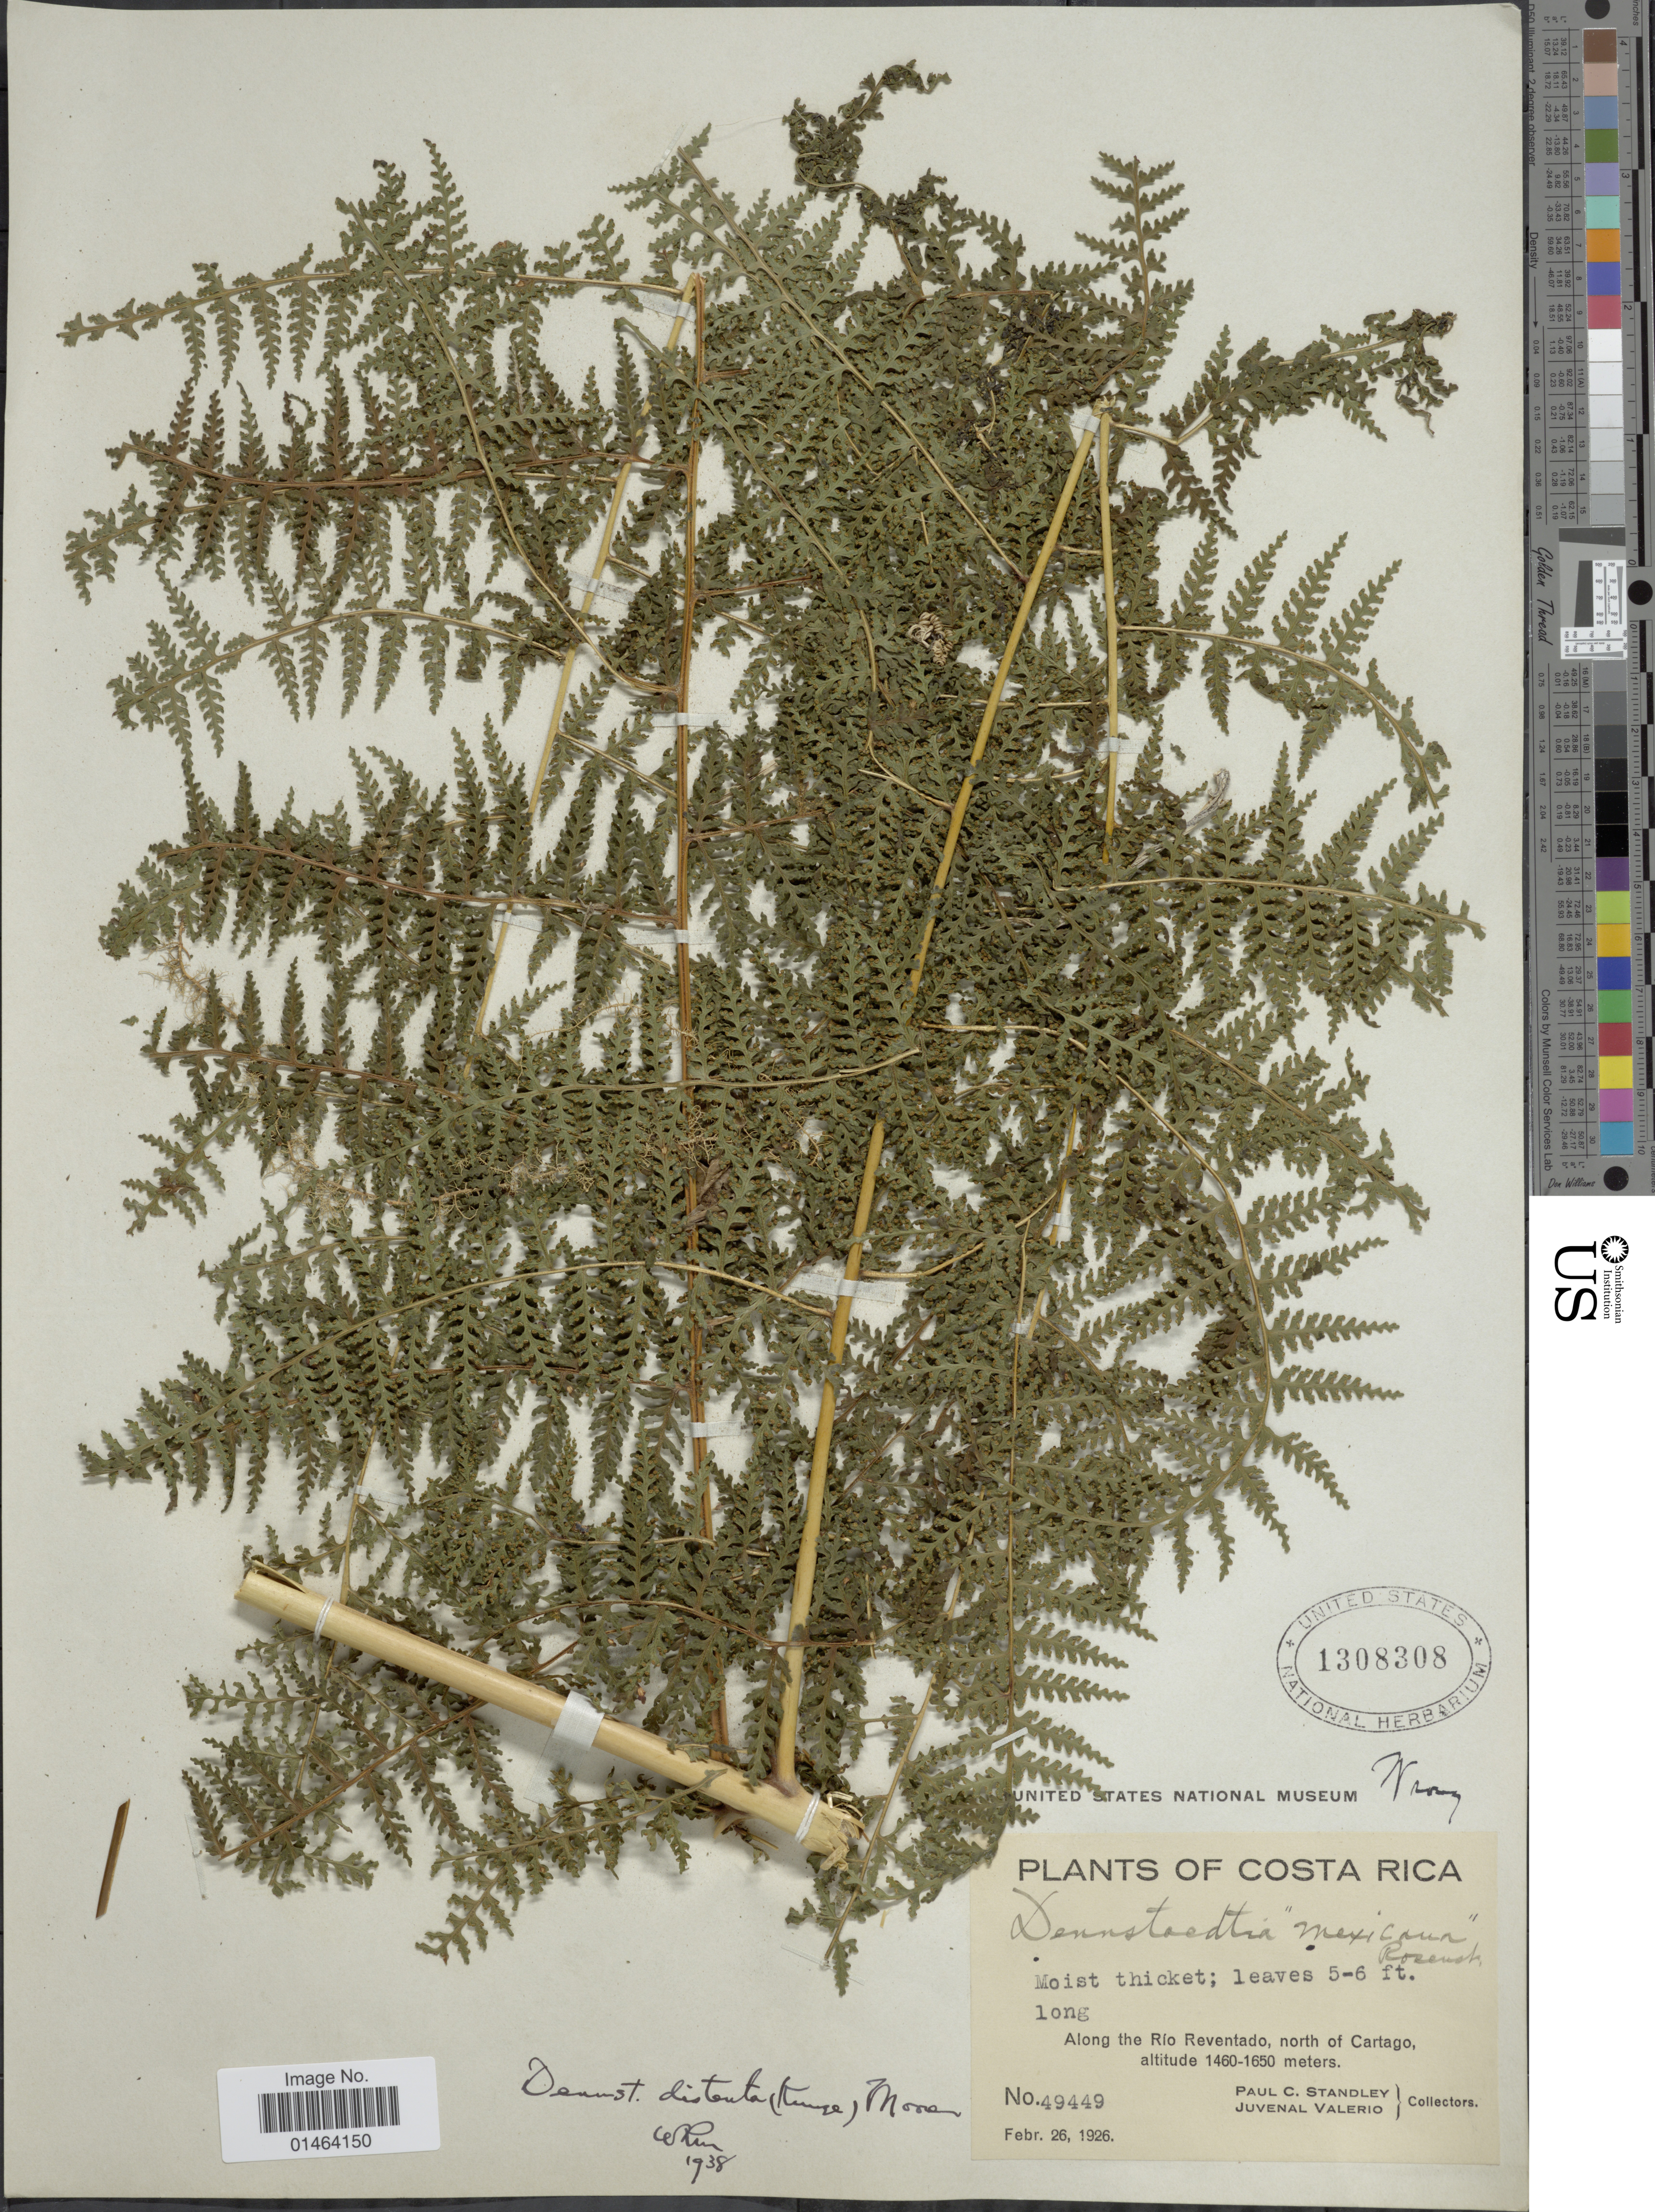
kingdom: Plantae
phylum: Tracheophyta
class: Polypodiopsida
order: Polypodiales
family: Dennstaedtiaceae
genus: Dennstaedtia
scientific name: Dennstaedtia distenta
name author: (Kunze) T. Moore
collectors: P. C. Standley & J. Valerio R.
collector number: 49449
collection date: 1926-02-26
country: Costa Rica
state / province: Cartago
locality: Costa Rica, along the Rio Reventado, north Cartago.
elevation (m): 1460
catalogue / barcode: US 1308308